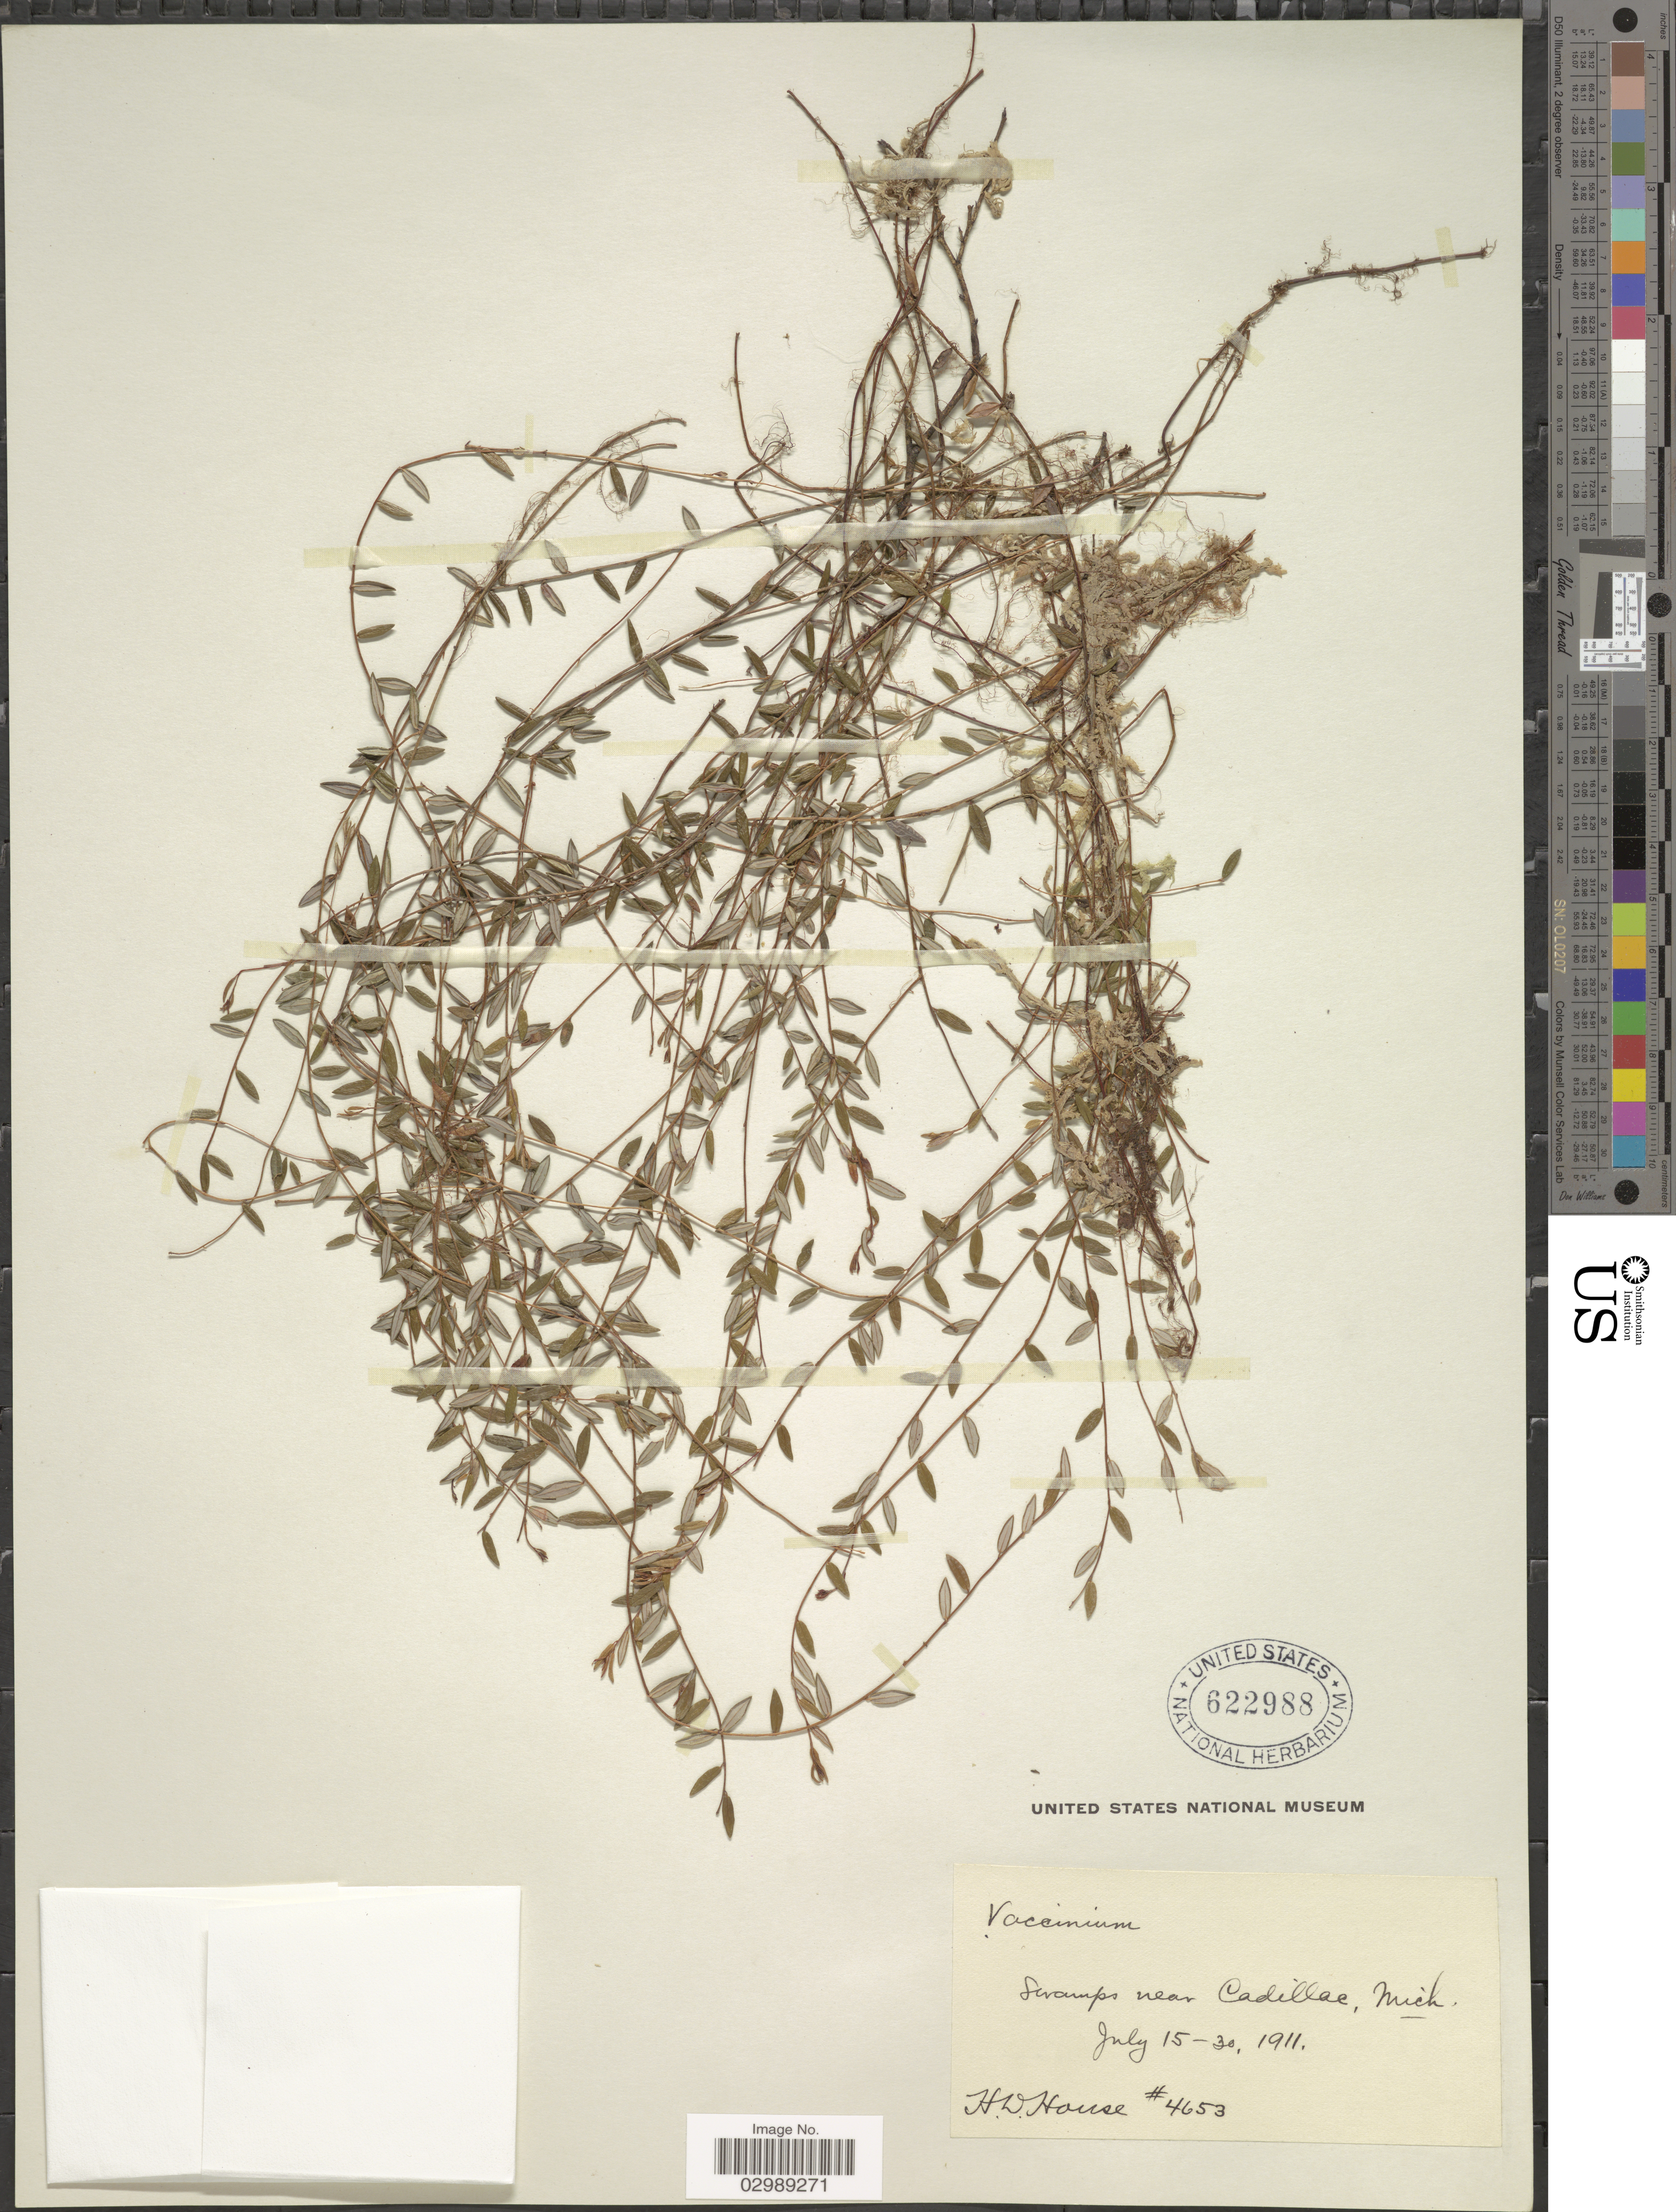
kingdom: Plantae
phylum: Tracheophyta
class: Magnoliopsida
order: Ericales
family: Ericaceae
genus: Vaccinium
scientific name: Vaccinium oxycoccos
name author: L.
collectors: H. D. House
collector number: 4653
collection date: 1911-07-15/1911-07-30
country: United States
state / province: Michigan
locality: Swamps near Cadillac.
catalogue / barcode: US 622988